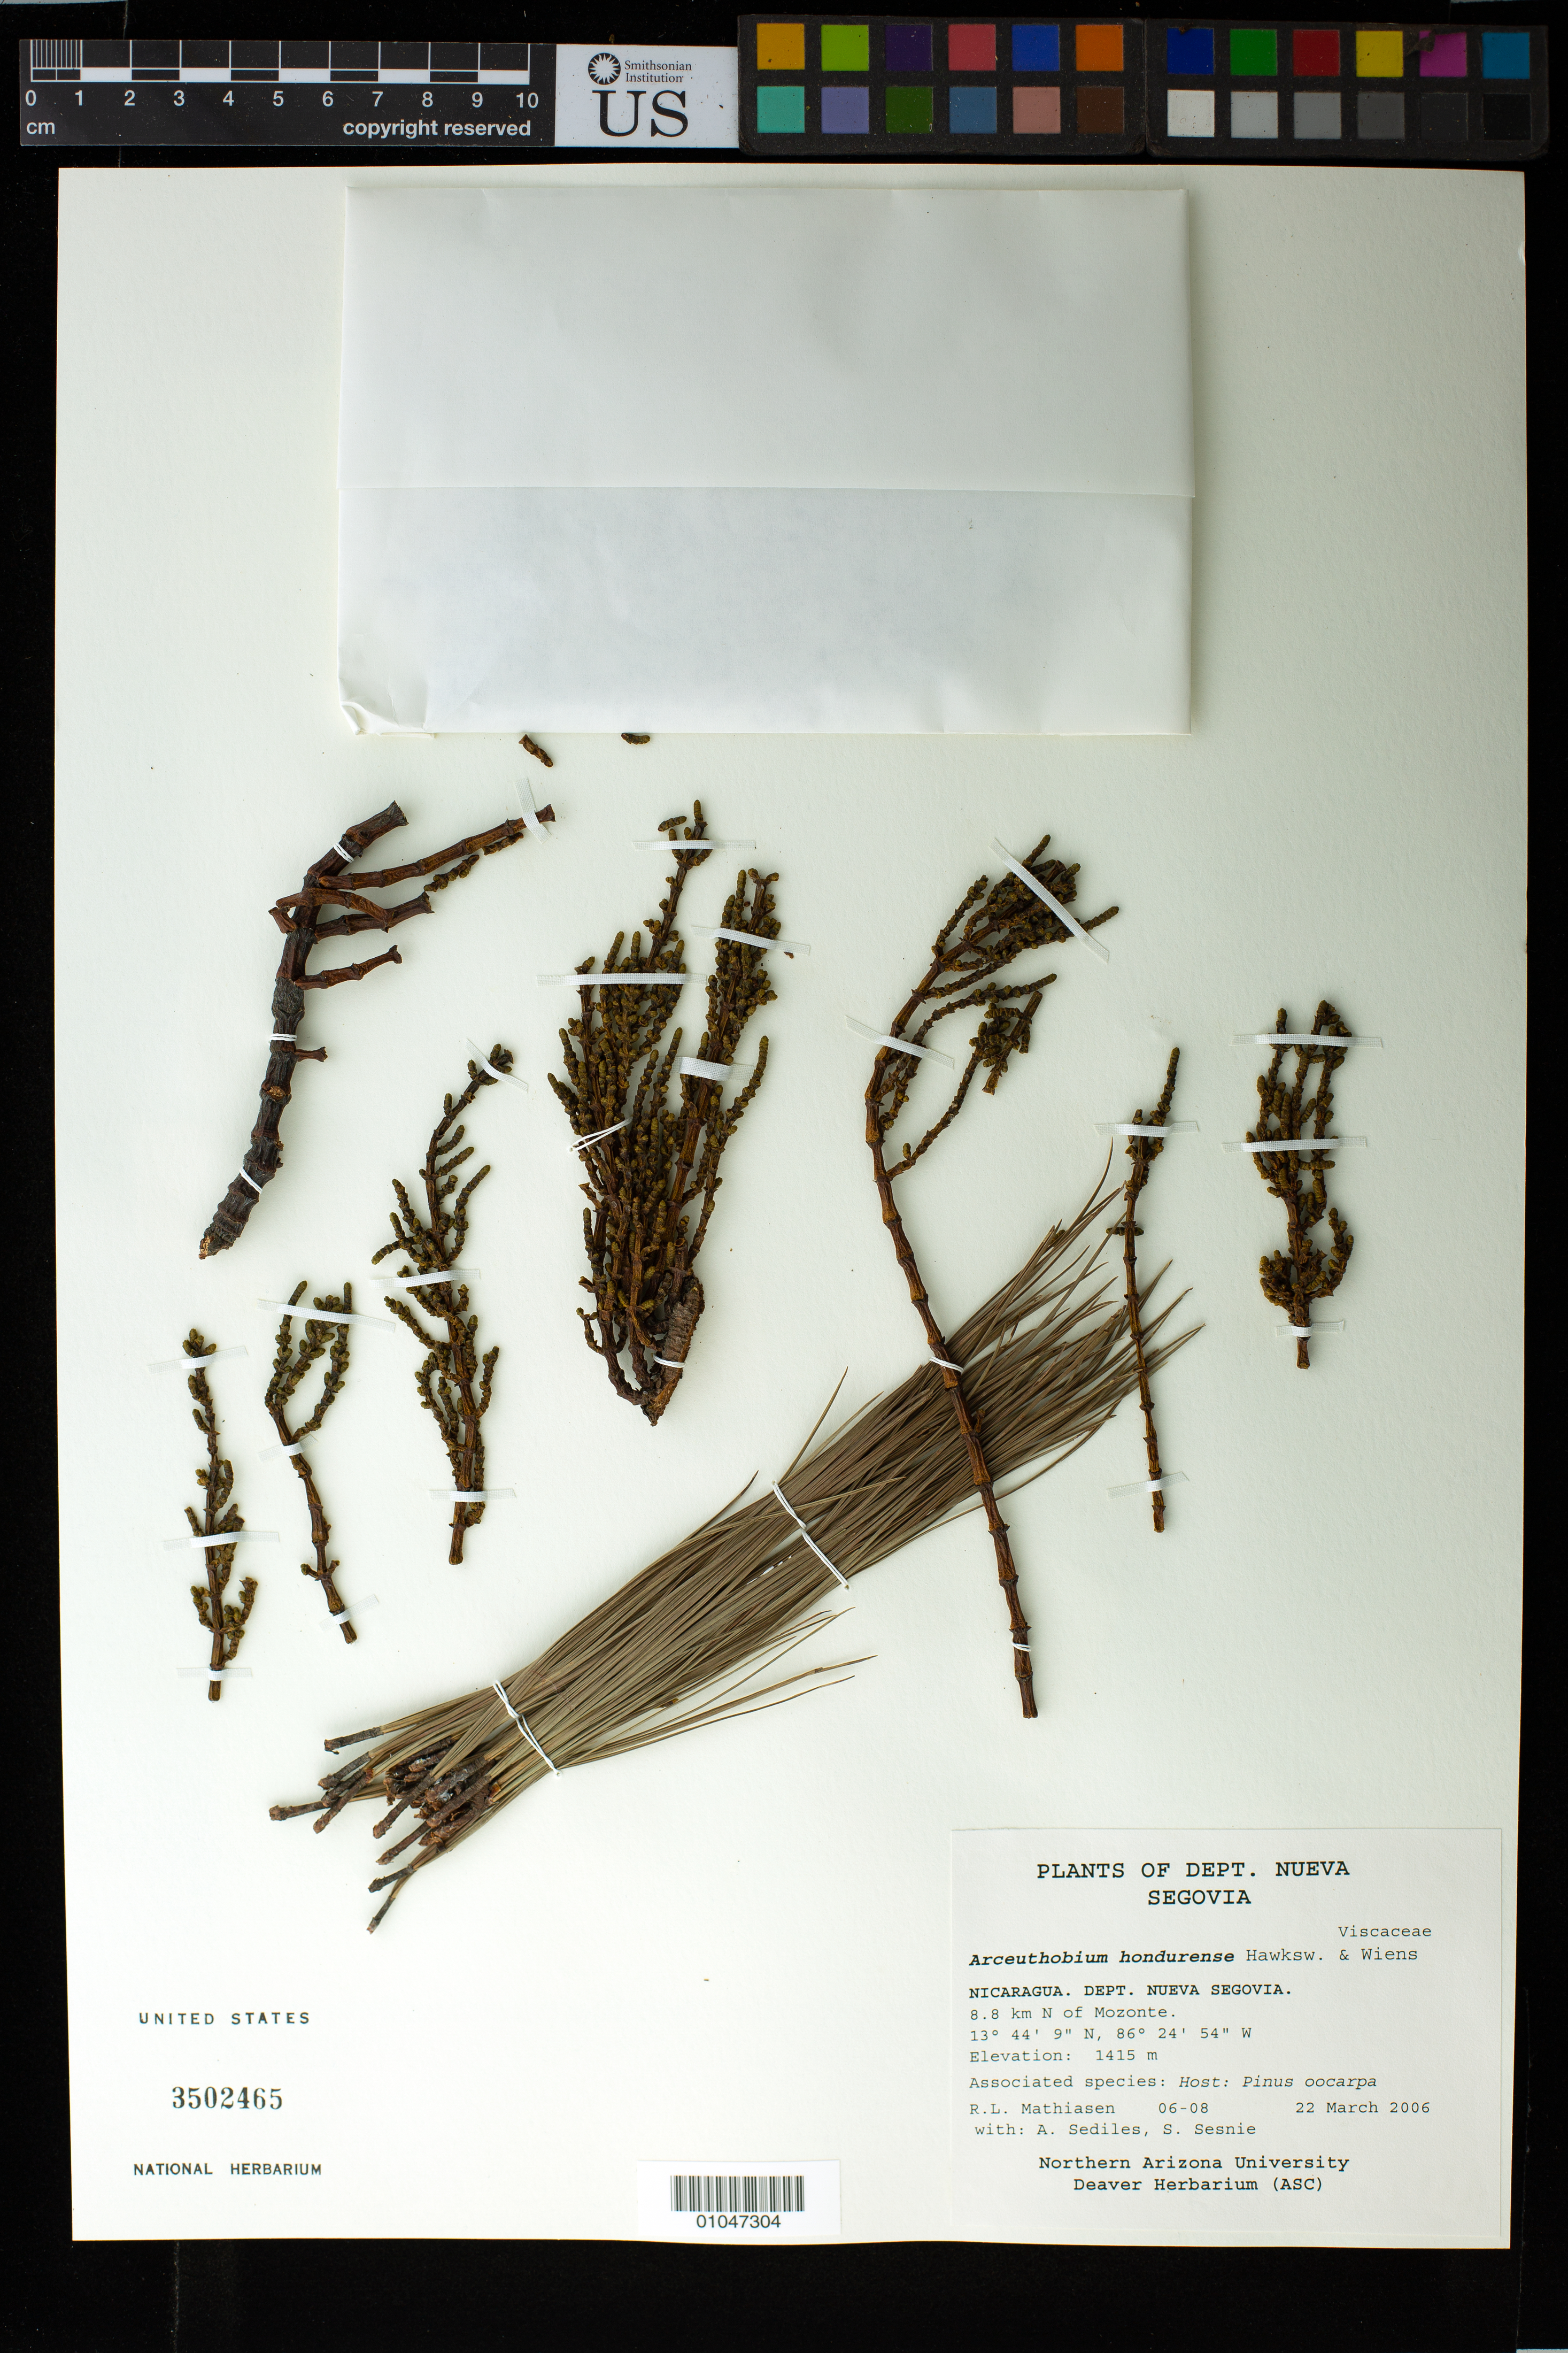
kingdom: Plantae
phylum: Tracheophyta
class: Magnoliopsida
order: Santalales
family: Viscaceae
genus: Arceuthobium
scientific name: Arceuthobium hondurense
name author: Hawksw. & Wiens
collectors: R. Mathiasen, A. Sediles & S. Sesnie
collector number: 06-08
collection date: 2006-03-22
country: Nicaragua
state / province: Nueva Segovia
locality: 8.8 km N of Mozonte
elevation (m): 1415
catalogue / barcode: US 3502465